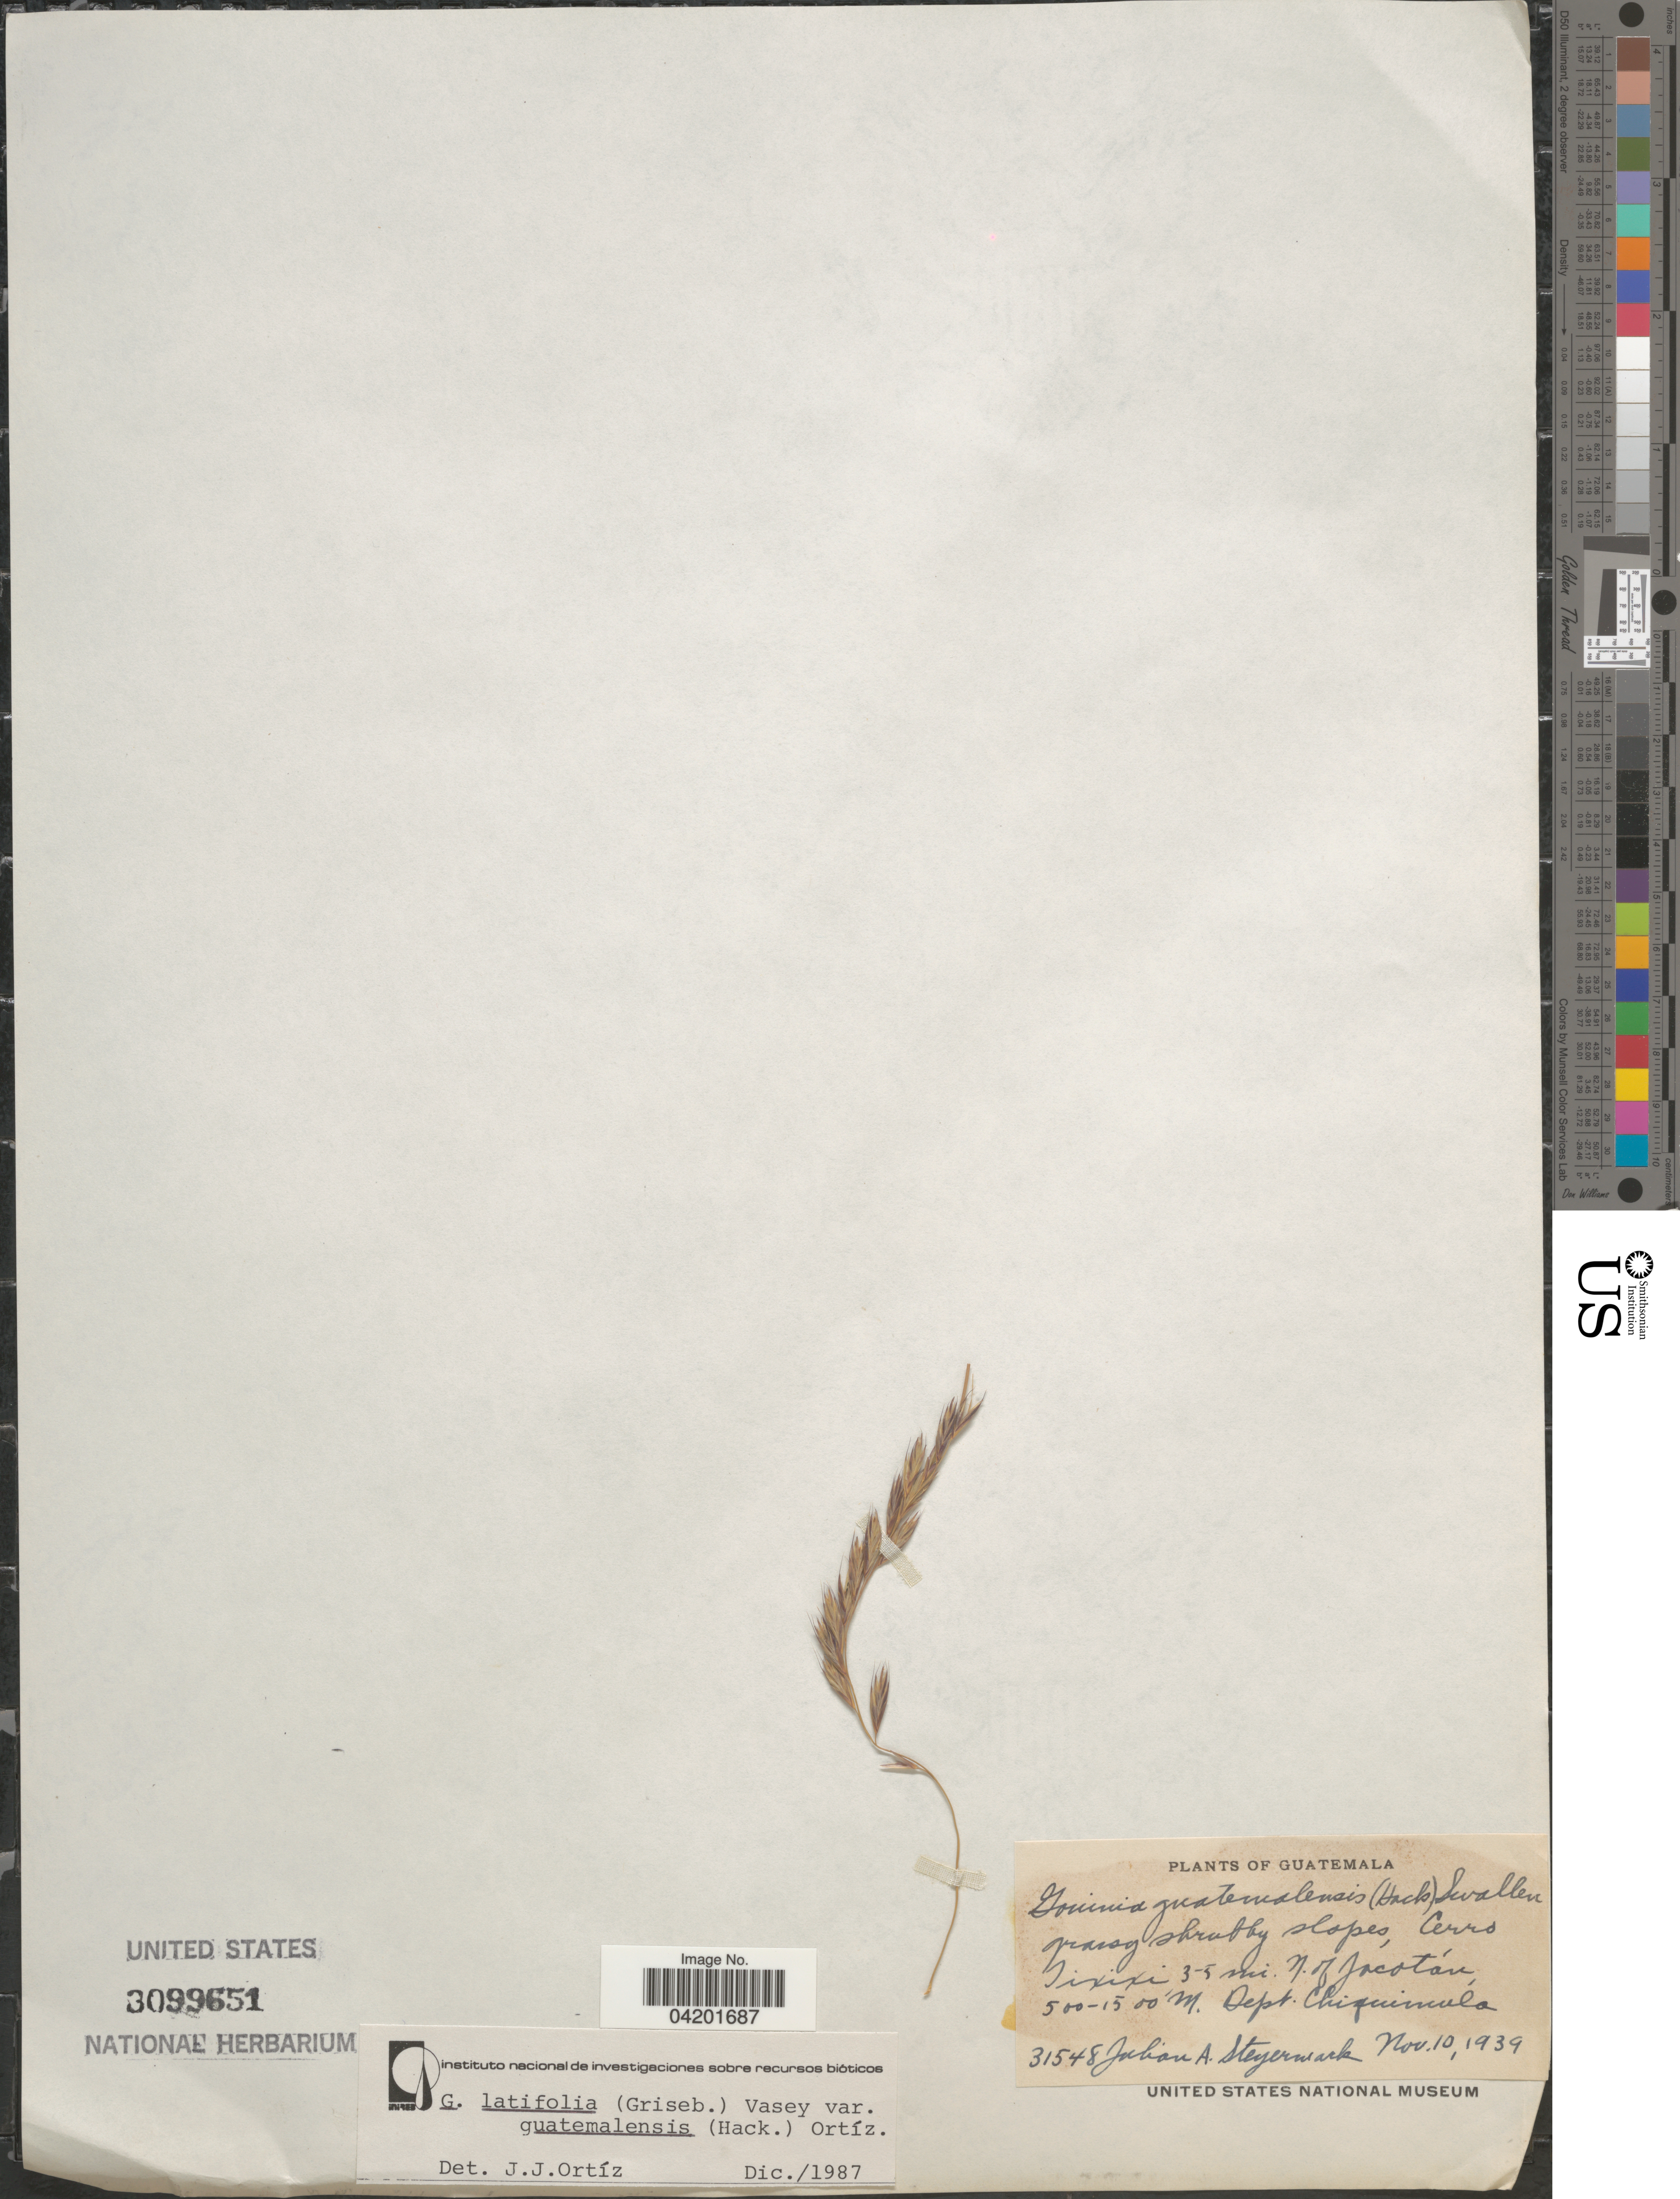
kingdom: Plantae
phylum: Tracheophyta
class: Liliopsida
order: Poales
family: Poaceae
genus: Gouinia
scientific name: Gouinia latifolia var. guatemalensis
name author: (Griseb.) Vasey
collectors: J. Steyermark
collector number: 31548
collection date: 1939-11-10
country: Guatemala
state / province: Chiquimula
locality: Cerro Tixixi 3-5 mi. N. of Jacotán. Dept. Chiquimula.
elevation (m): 500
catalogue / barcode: US 3099651